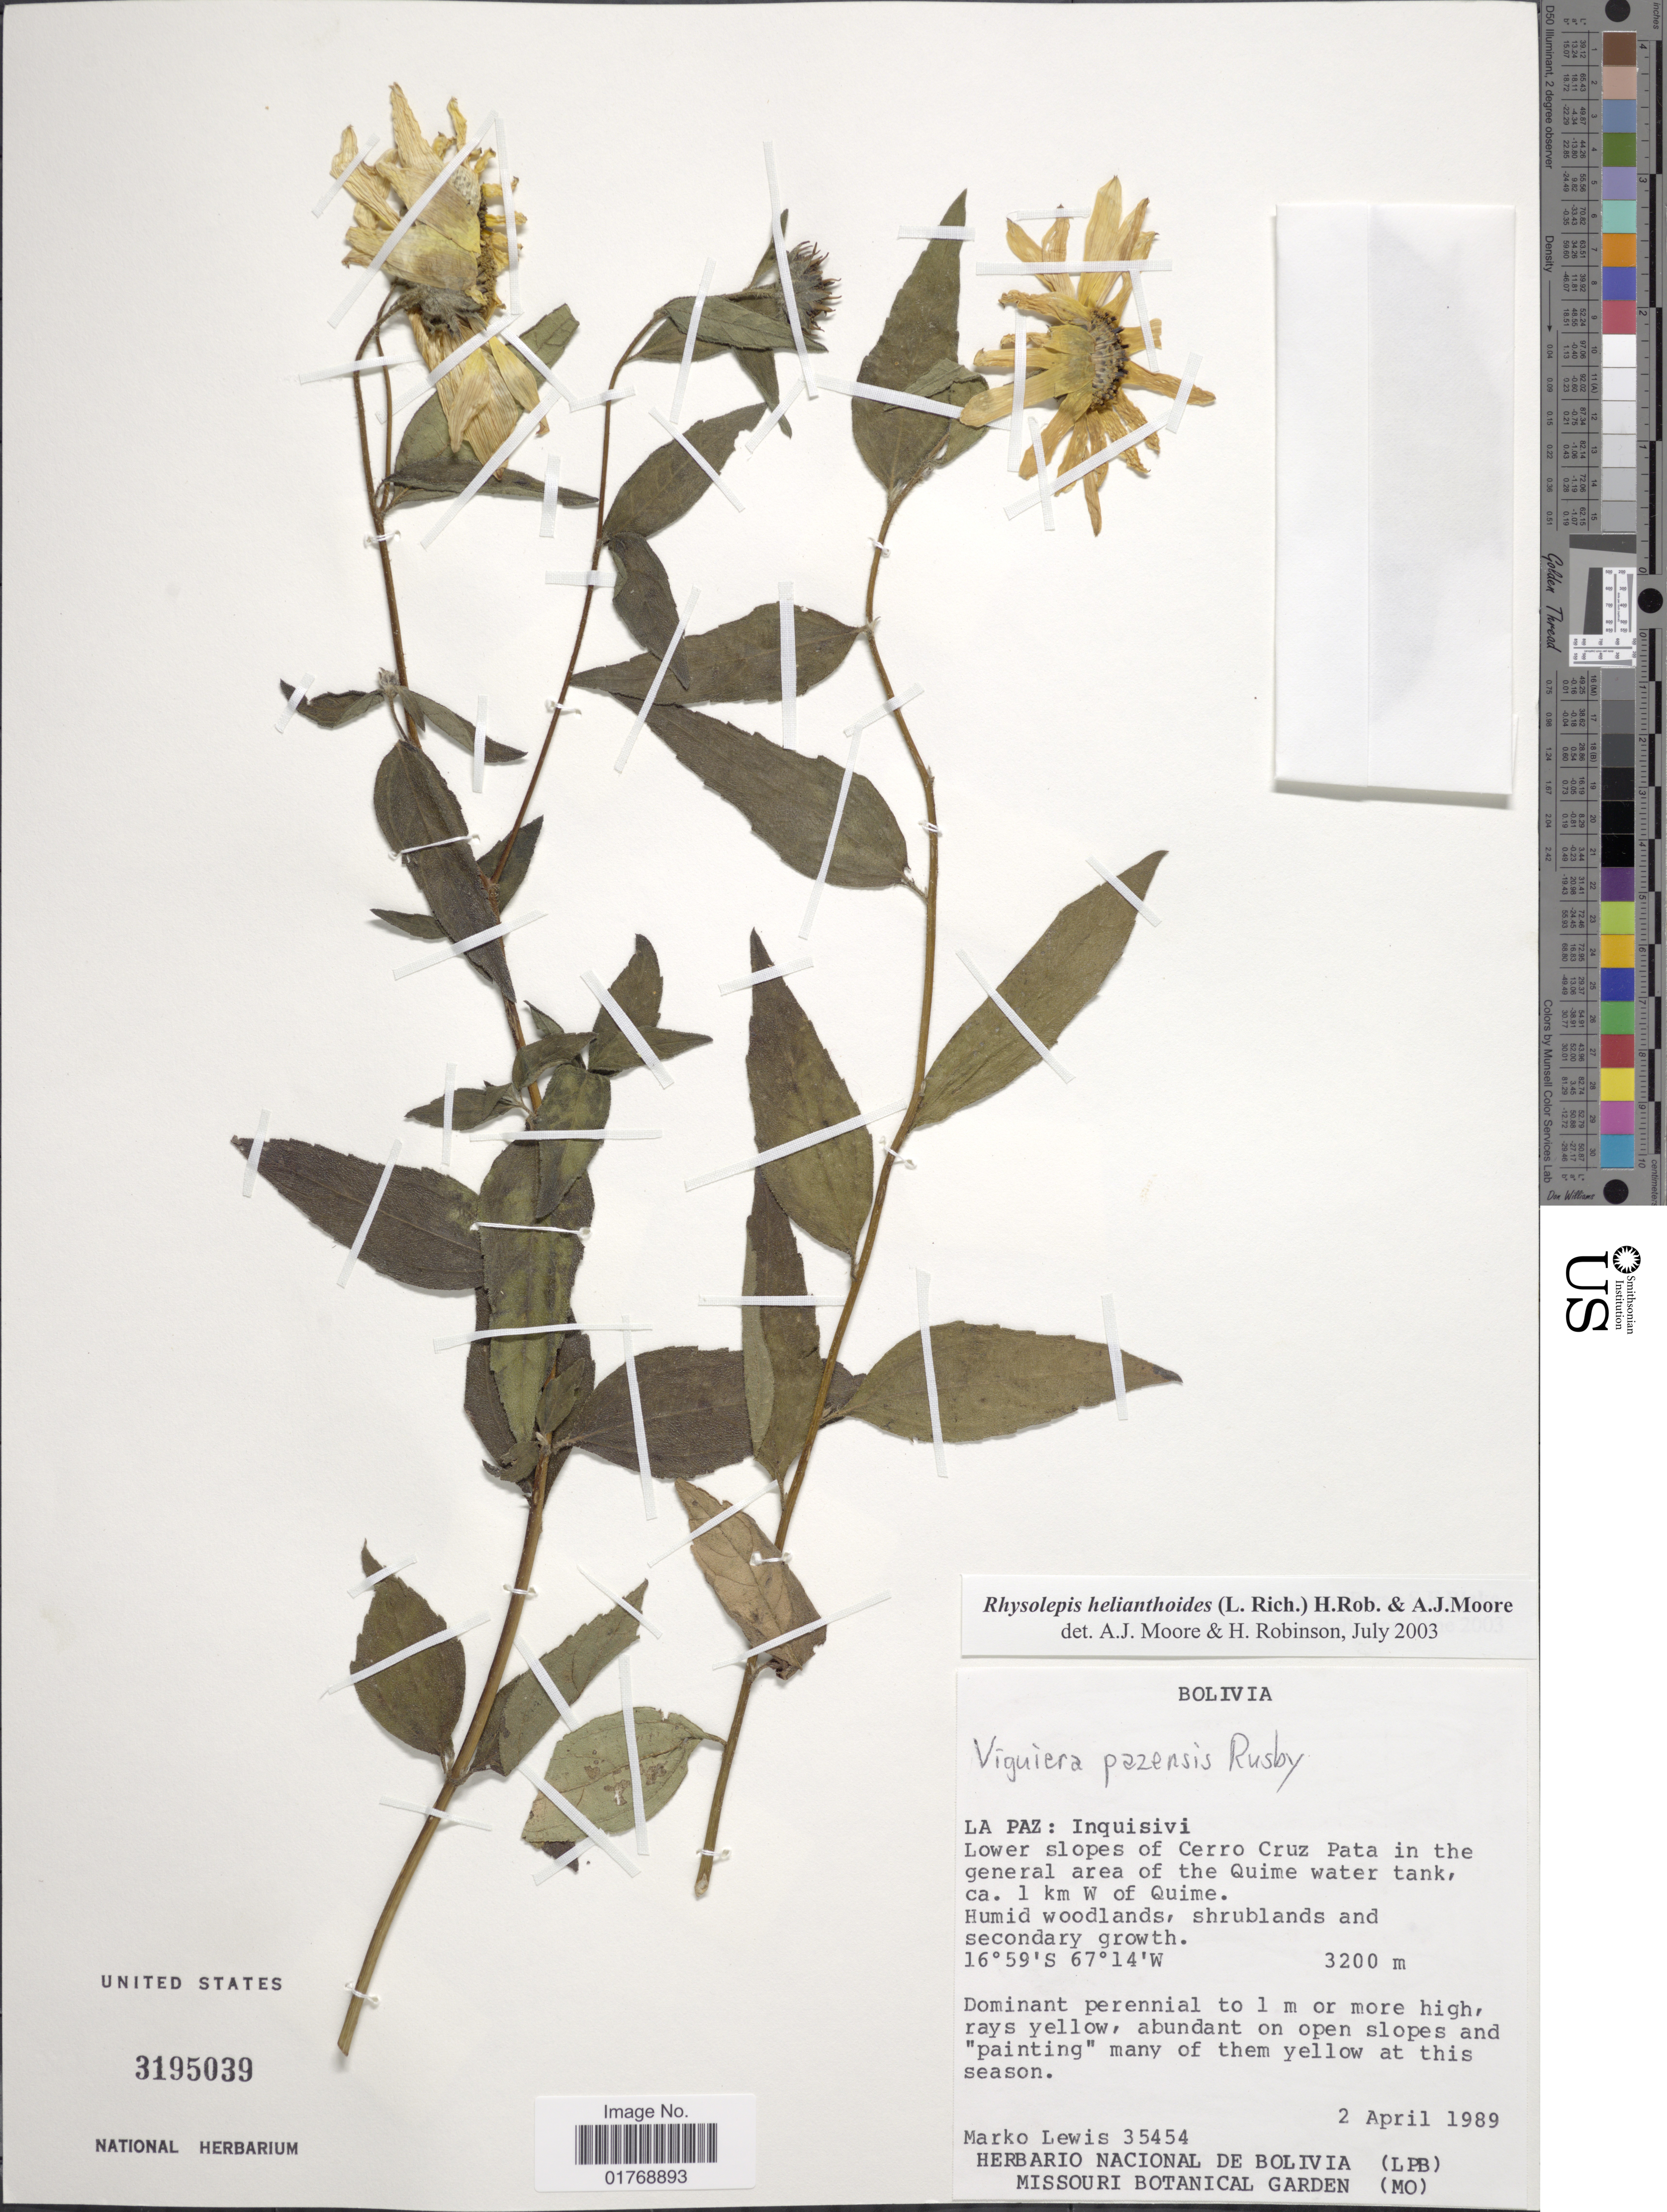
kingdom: Plantae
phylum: Tracheophyta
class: Magnoliopsida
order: Asterales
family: Asteraceae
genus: Viguiera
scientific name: Viguiera procumbens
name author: (Pers.) S.F. Blake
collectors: M. A. Lewis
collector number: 35454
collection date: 1989-04-02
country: Bolivia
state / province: La Paz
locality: La Paz: Inquisivi. Lower slopes of Cerro Cruz Pata in the general area of the Quime water tank, ca. 1 km W of Quime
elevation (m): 3200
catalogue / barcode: US 3195039